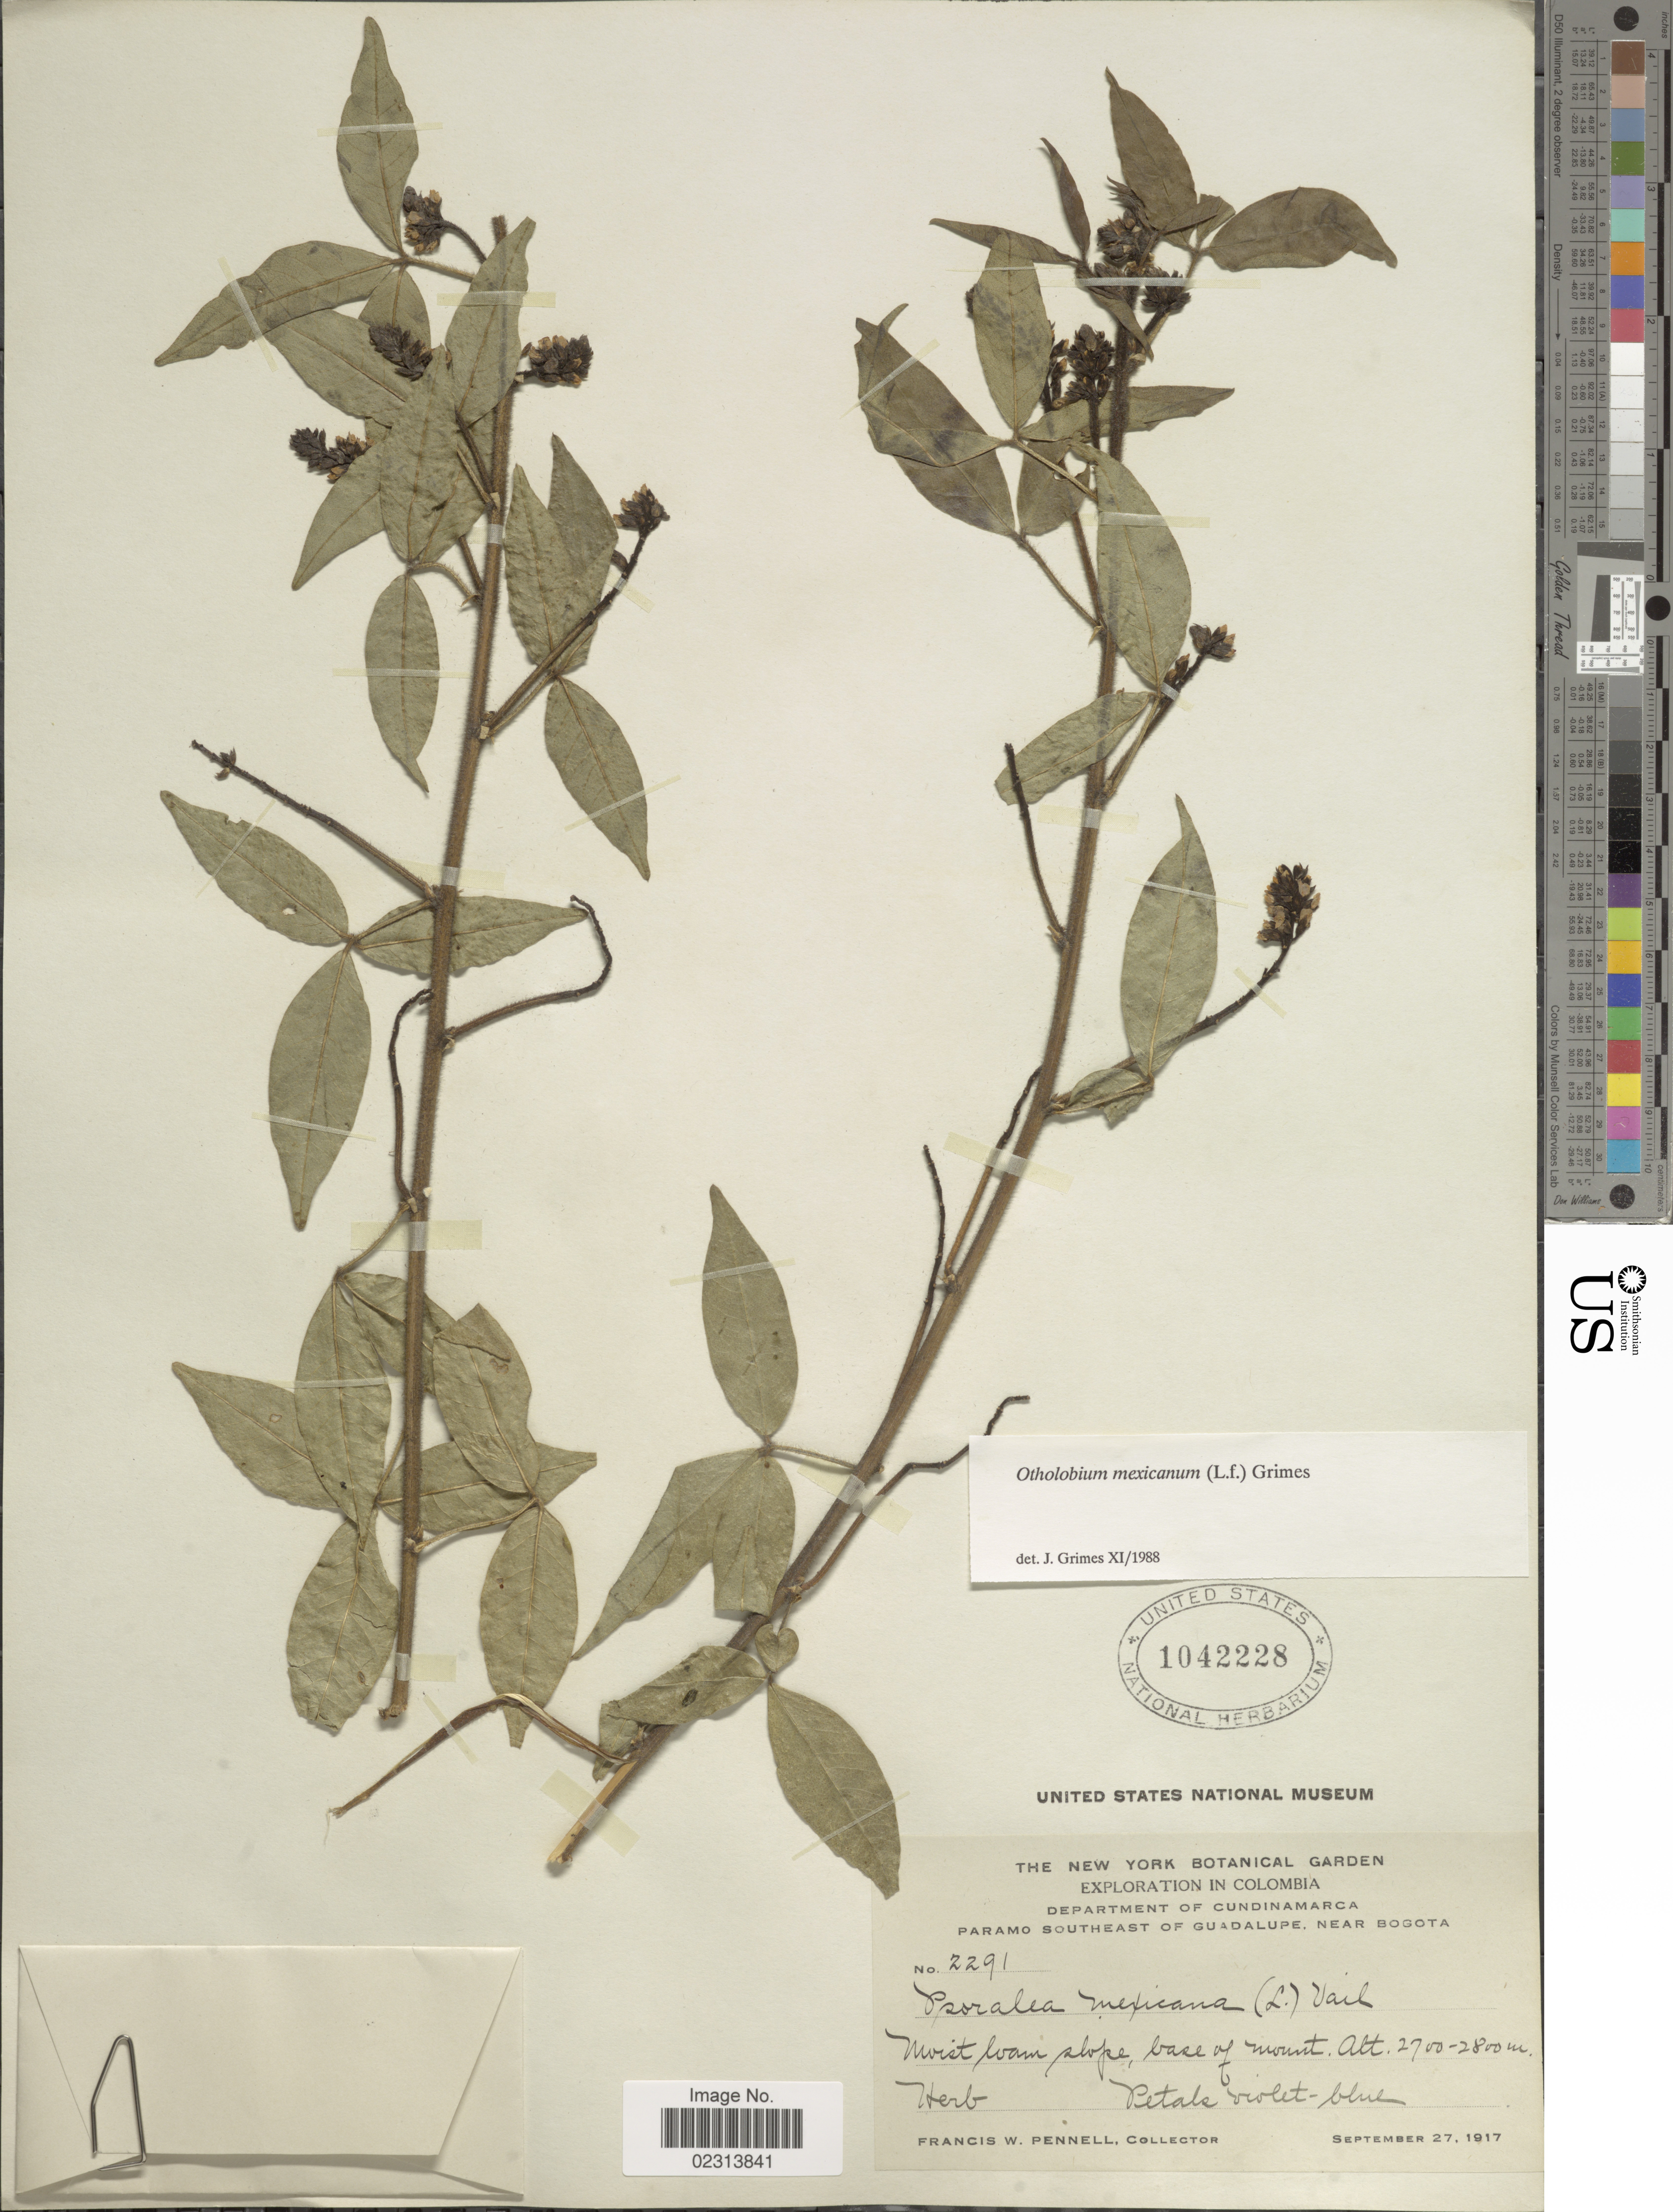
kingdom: Plantae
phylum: Tracheophyta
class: Magnoliopsida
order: Fabales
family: Fabaceae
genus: Otholobium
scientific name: Otholobium mexicanum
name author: (L. f.) J.W. Grimes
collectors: F. W. Pennell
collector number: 2291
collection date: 1917-09-27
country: Colombia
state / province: Cundinamarca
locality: Department of Cundinamarca, Paramo Southeast of Guadalupe, Near Bogota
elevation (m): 2700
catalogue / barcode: US 1042228